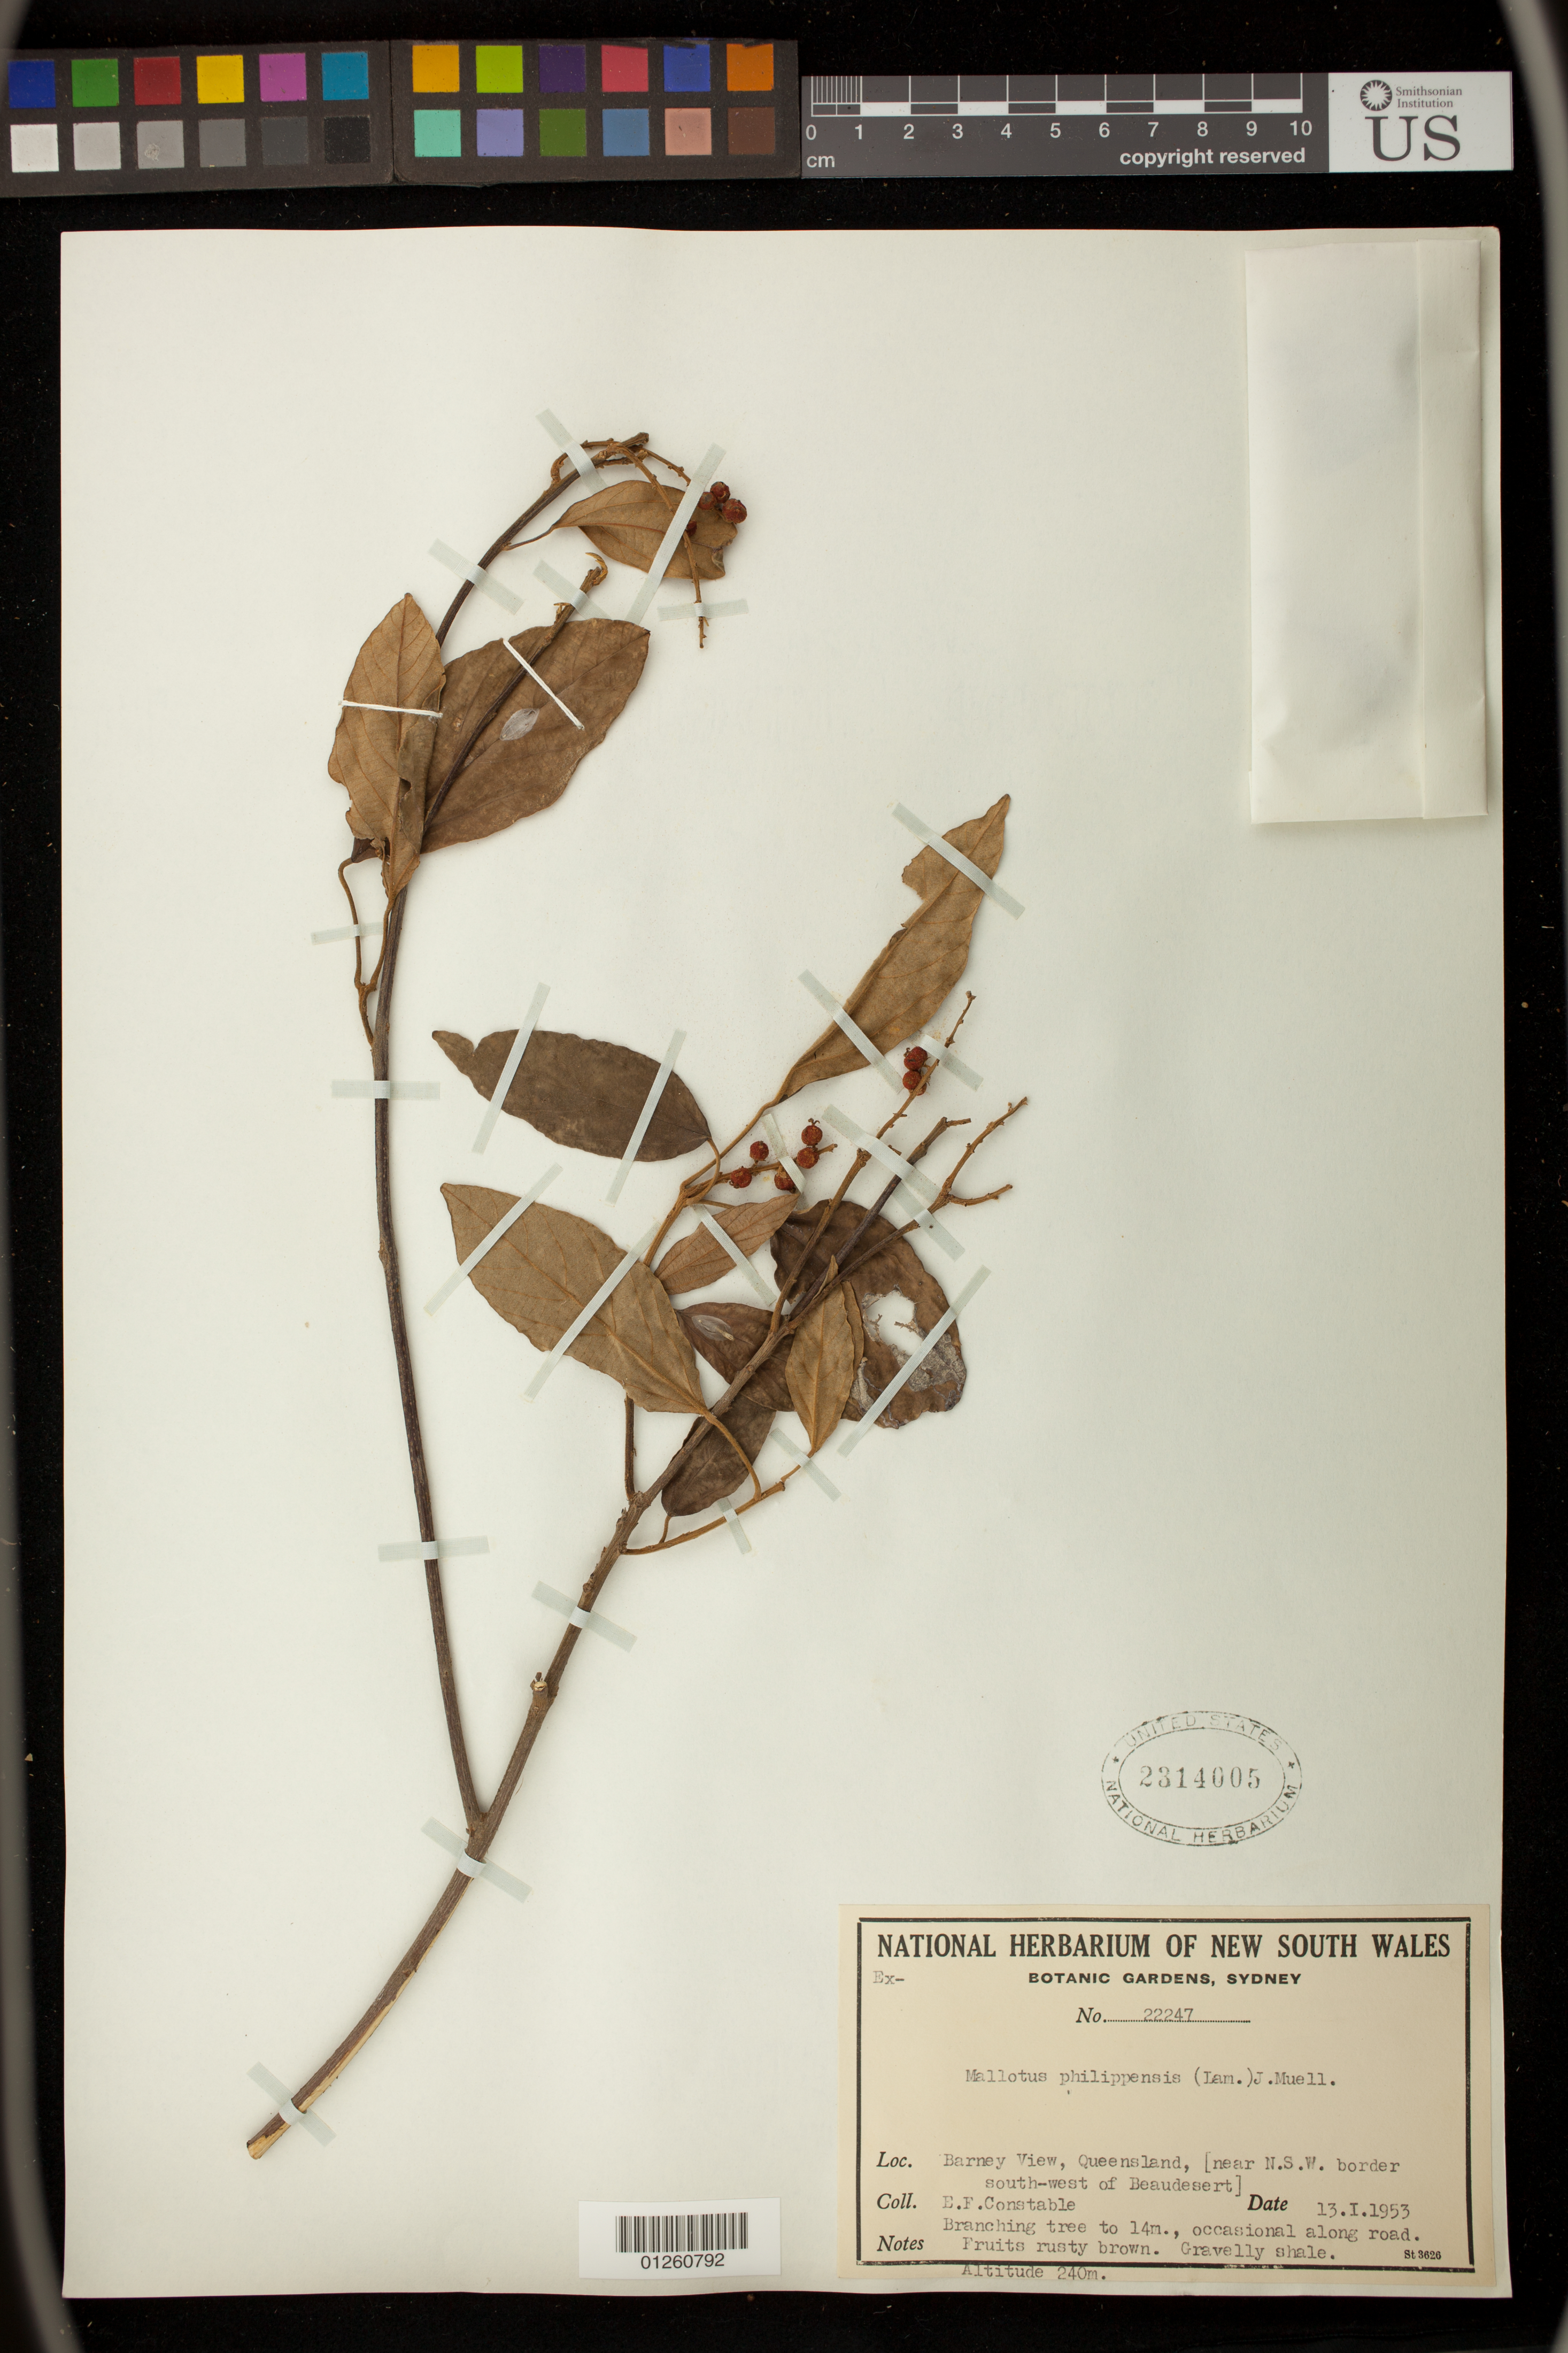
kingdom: Plantae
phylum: Tracheophyta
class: Magnoliopsida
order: Malpighiales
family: Euphorbiaceae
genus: Mallotus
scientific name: Mallotus philippensis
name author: (Lam.) Müll. Arg.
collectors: E. F. Constable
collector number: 22247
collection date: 1953-01-13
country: Australia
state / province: Queensland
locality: Barney View, [near N.S.W. border south-west of Beaudesert]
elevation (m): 240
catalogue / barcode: US 2314005